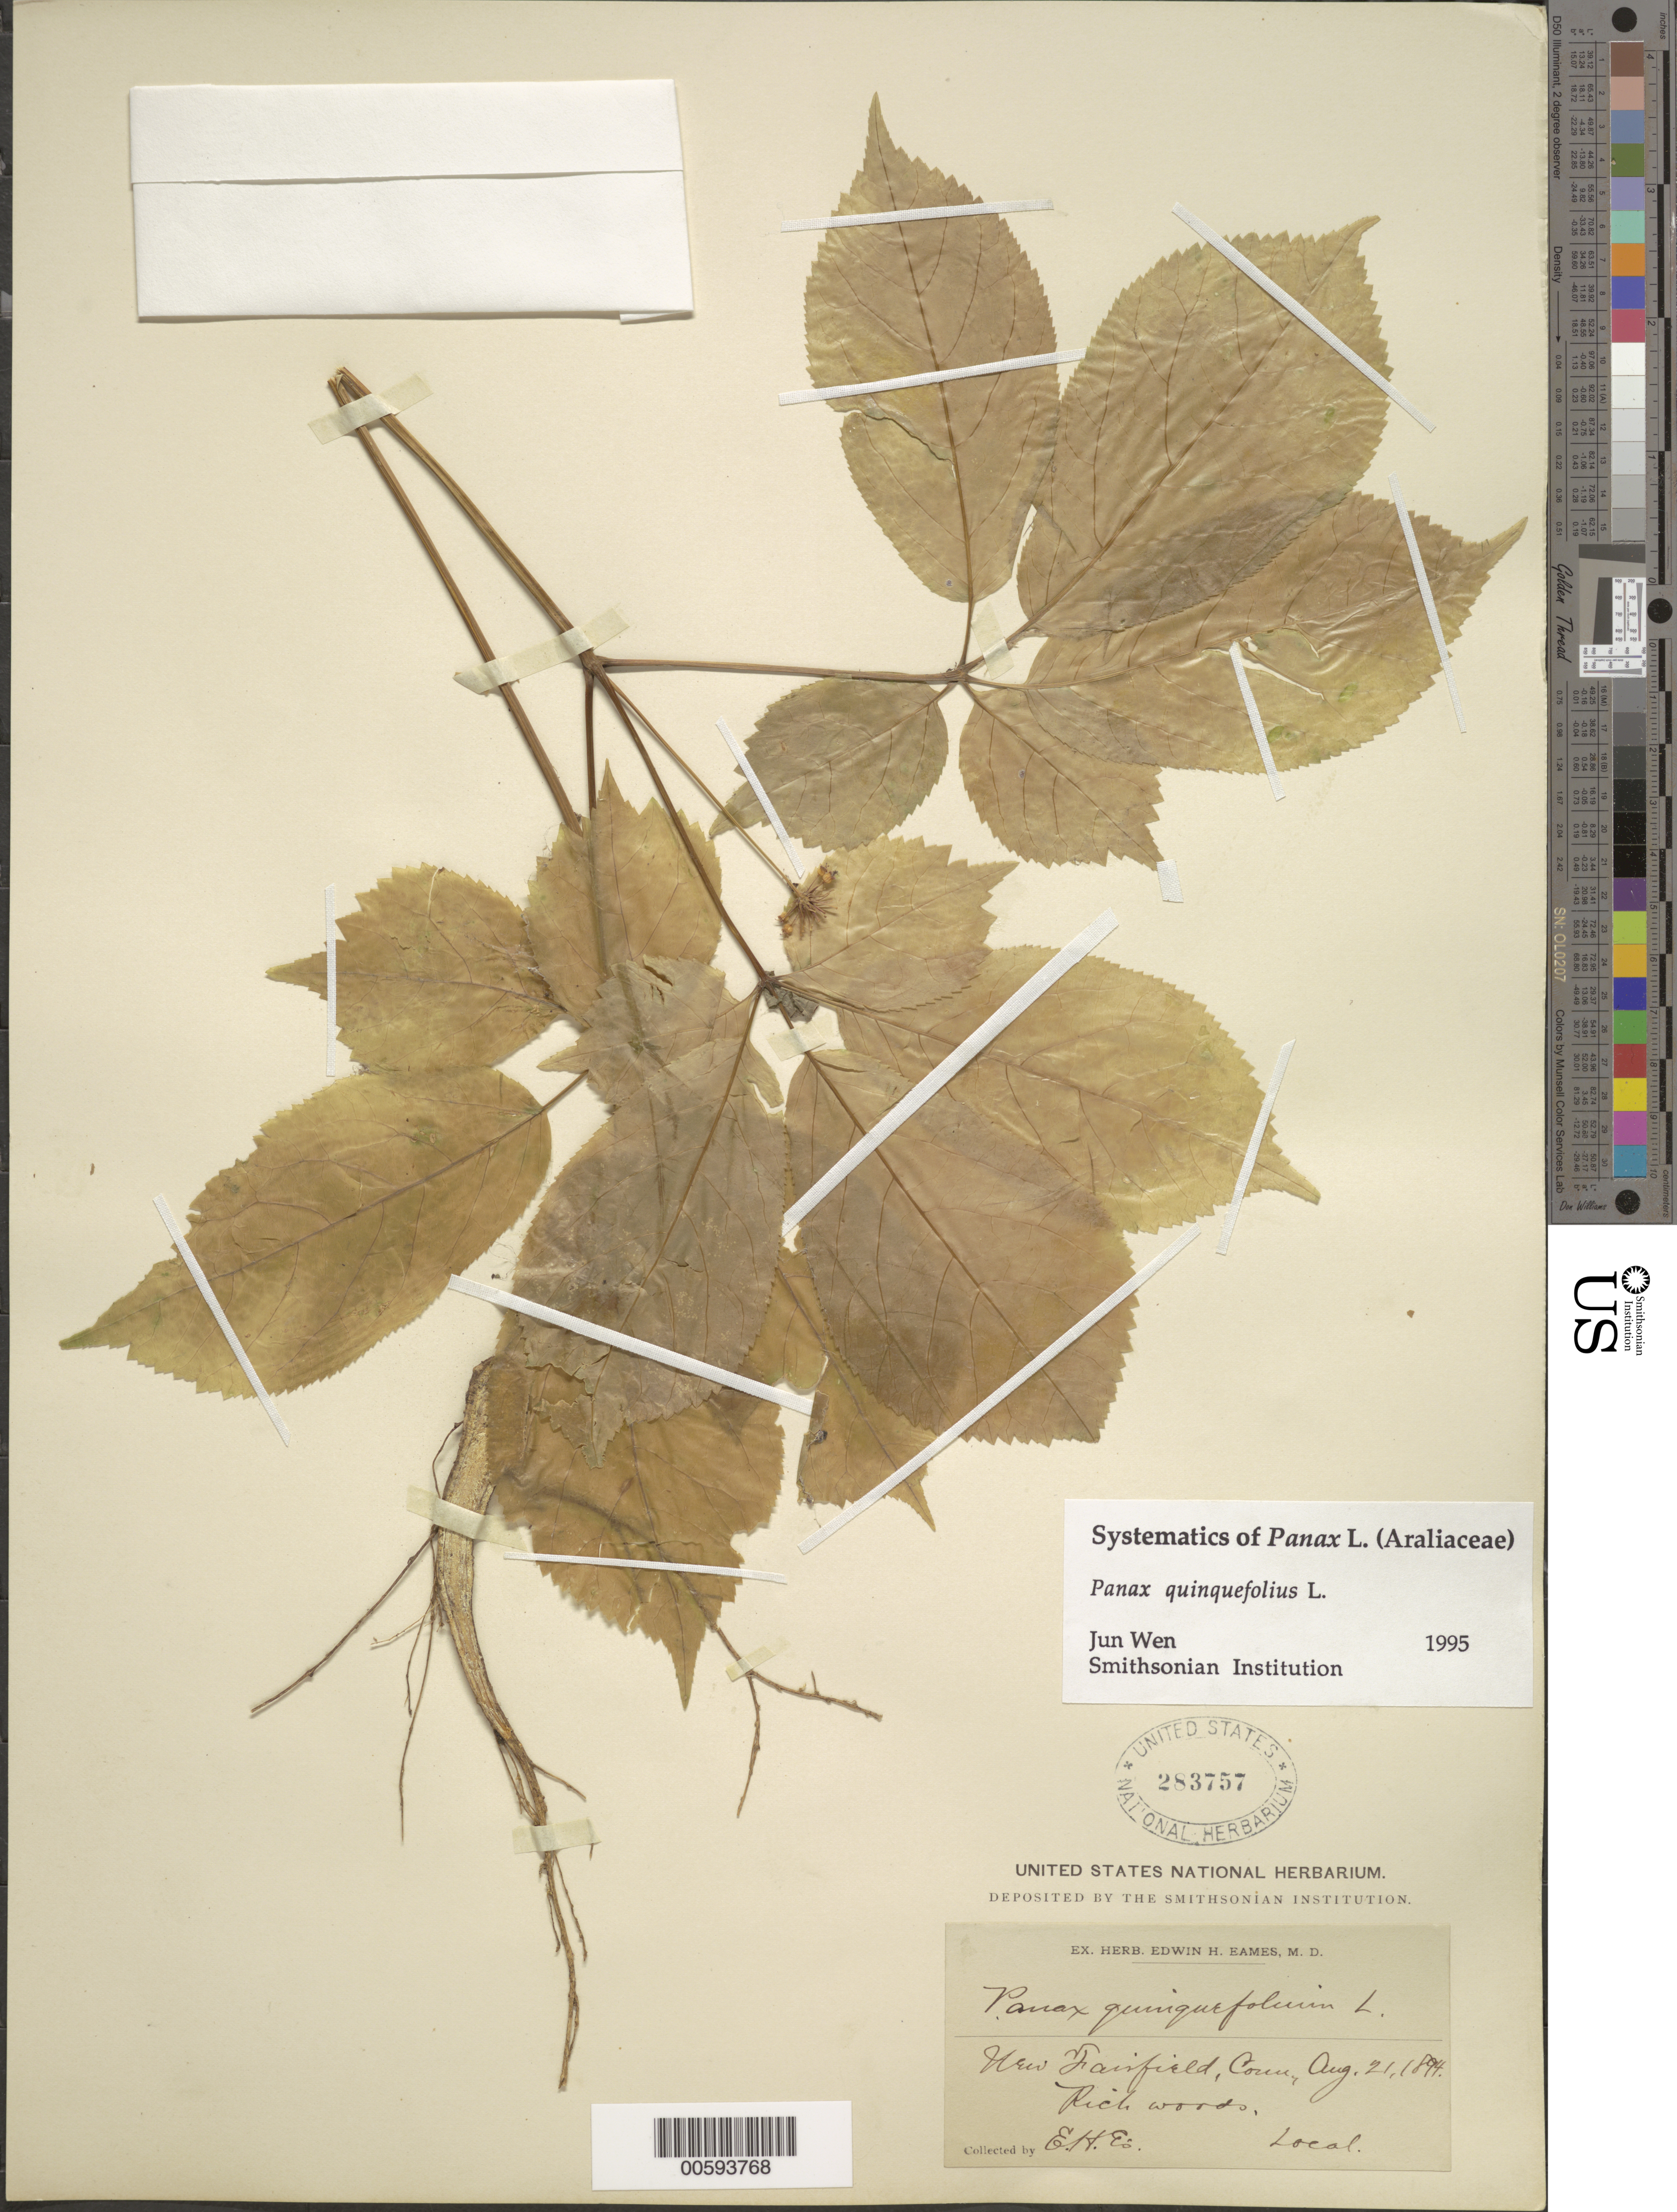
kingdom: Plantae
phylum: Tracheophyta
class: Magnoliopsida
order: Apiales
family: Araliaceae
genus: Panax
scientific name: Panax quinquefolius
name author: L.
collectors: E. H. Eames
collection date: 1894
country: United States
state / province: Connecticut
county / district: Fairfield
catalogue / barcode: US 283757